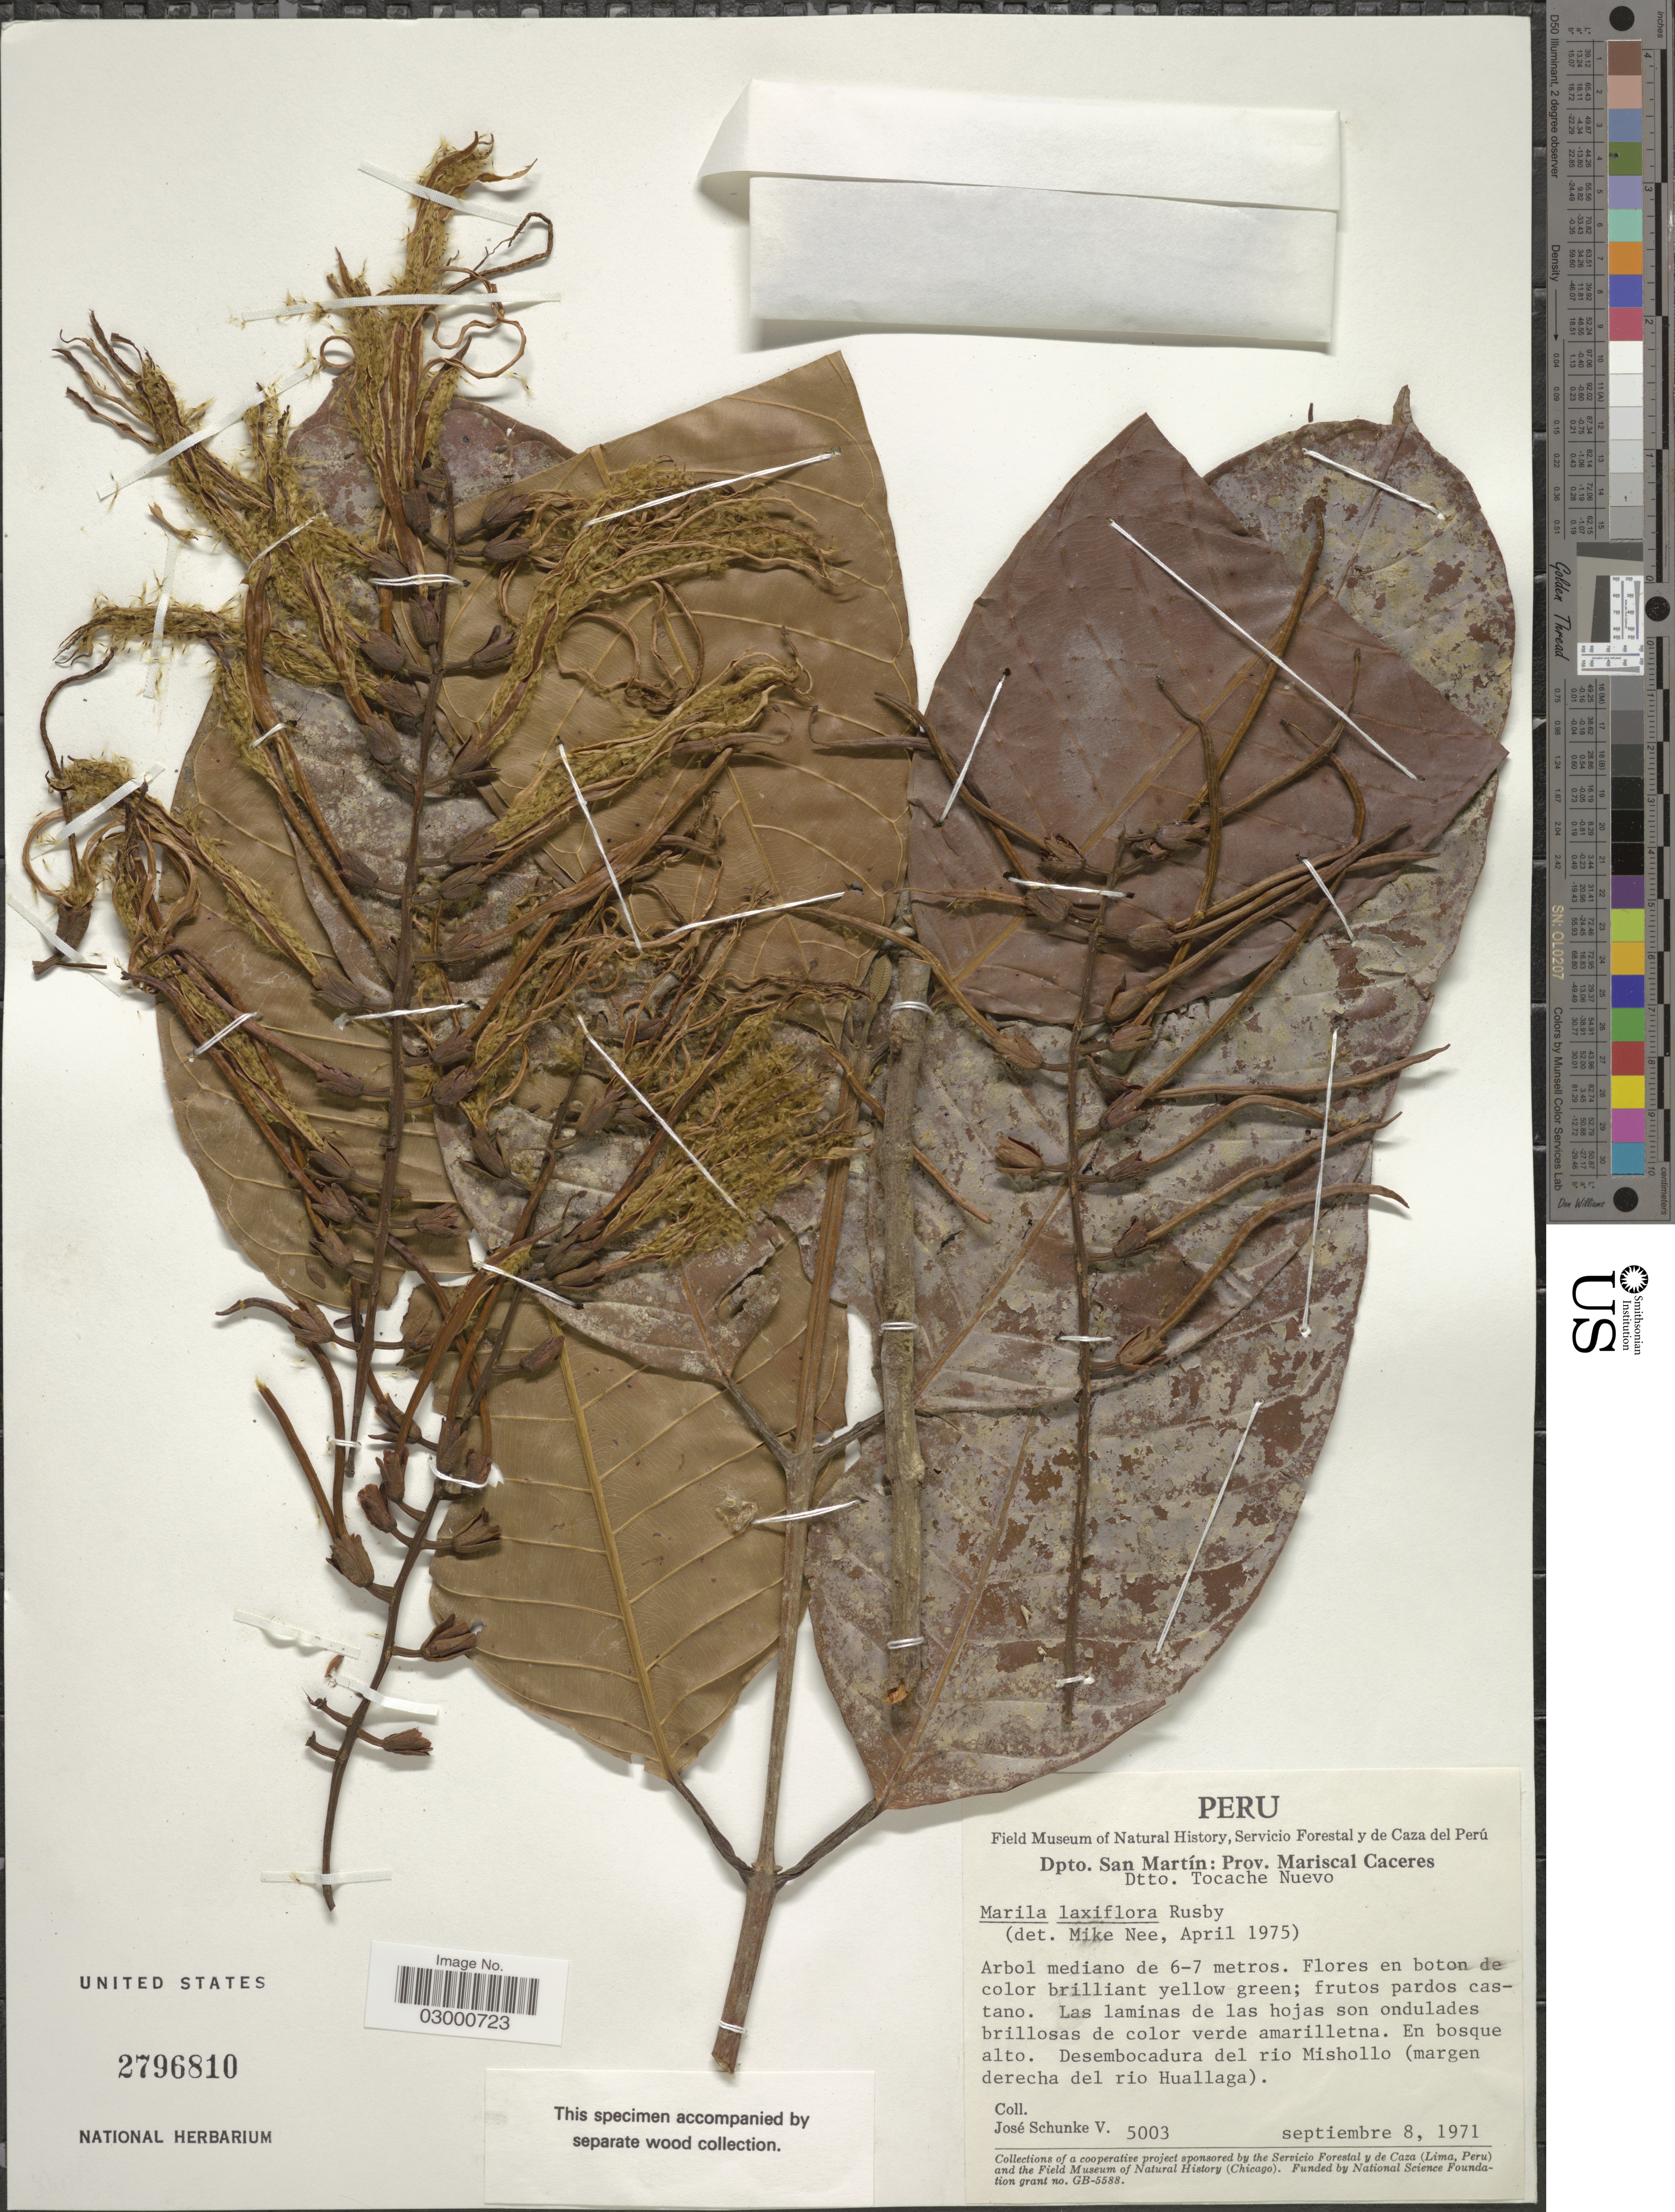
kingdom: Plantae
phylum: Tracheophyta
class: Magnoliopsida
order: Malpighiales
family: Calophyllaceae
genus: Marila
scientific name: Marila laxiflora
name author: Rusby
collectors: J. Schunke Vigo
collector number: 5003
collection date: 1971-09-08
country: Peru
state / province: San Martín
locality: Dpto. San Martín: Prov. Mariscal Caceres. Dtto. Tocache Nuevo. Desembocadura del rio Mishollo (margen derecha del rio Huallaga).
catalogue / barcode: US 2796810